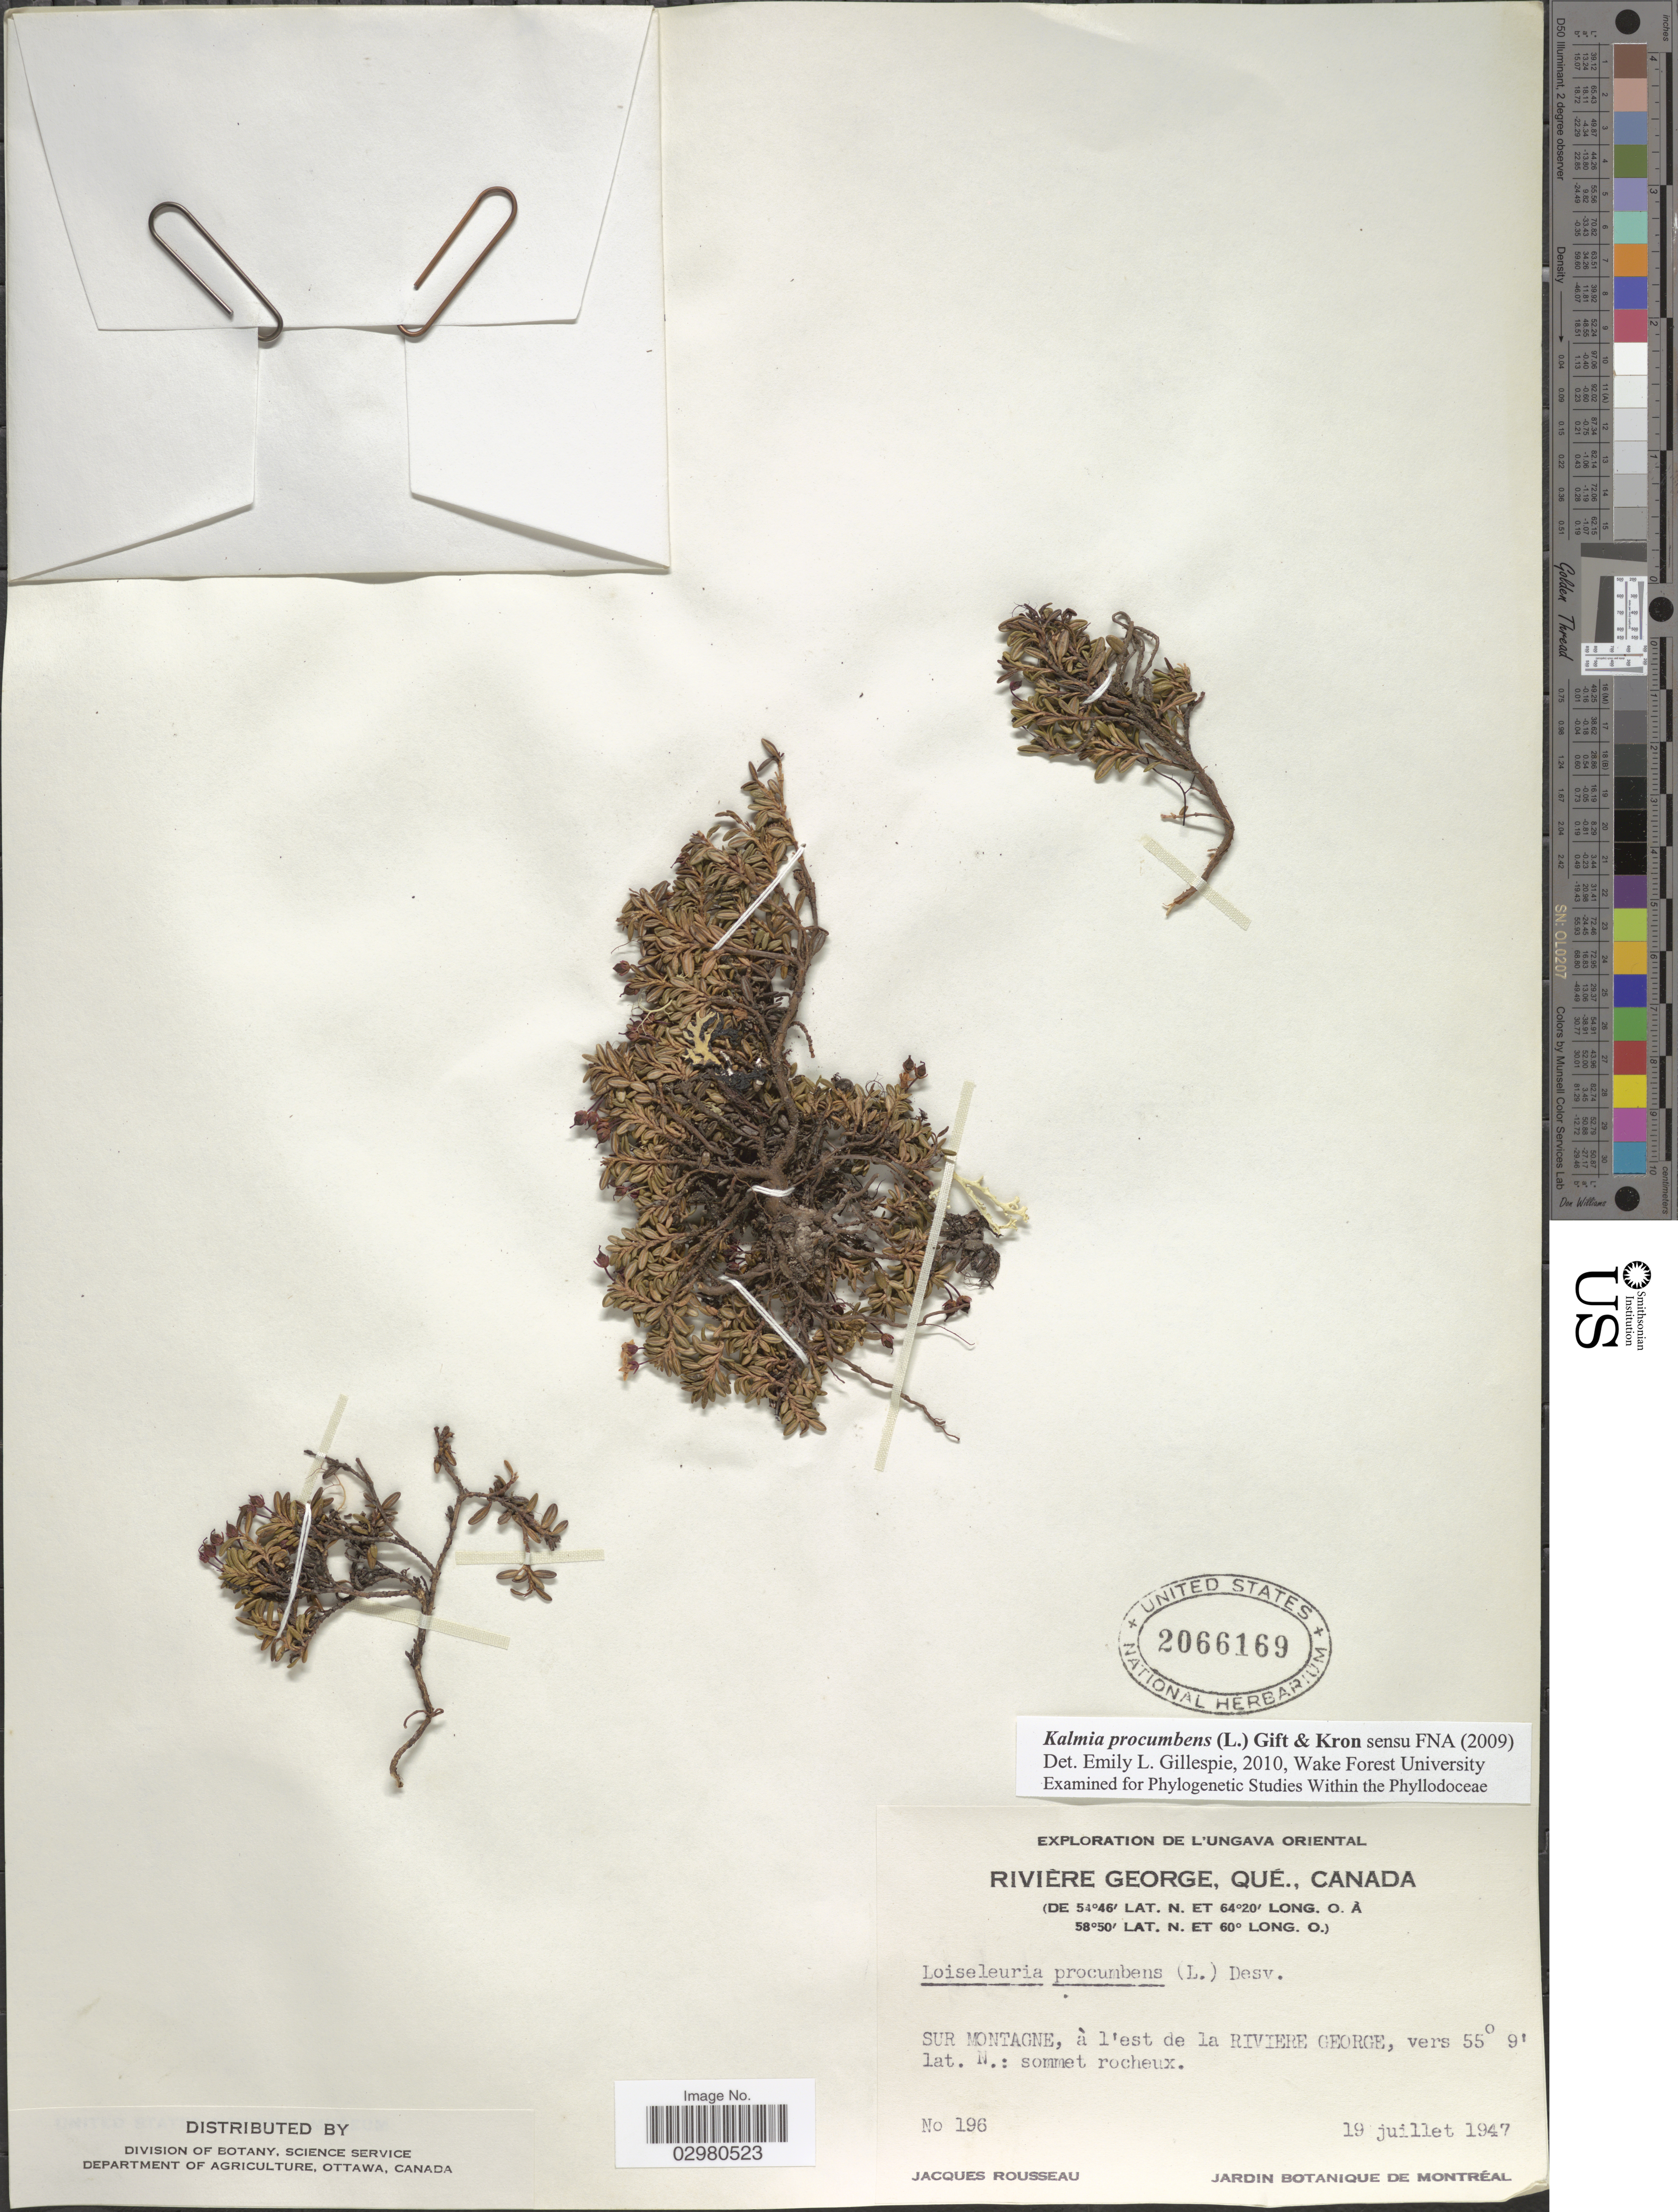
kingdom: Plantae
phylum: Tracheophyta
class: Magnoliopsida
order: Ericales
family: Ericaceae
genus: Loiseleuria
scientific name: Loiseleuria procumbens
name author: (L.) Desv.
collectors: J. Rousseau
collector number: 196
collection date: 1947-07-19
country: Canada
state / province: Quebec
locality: Rivière George, Qué. Sur montagne, à l'est de la riviere George.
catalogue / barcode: US 2066169